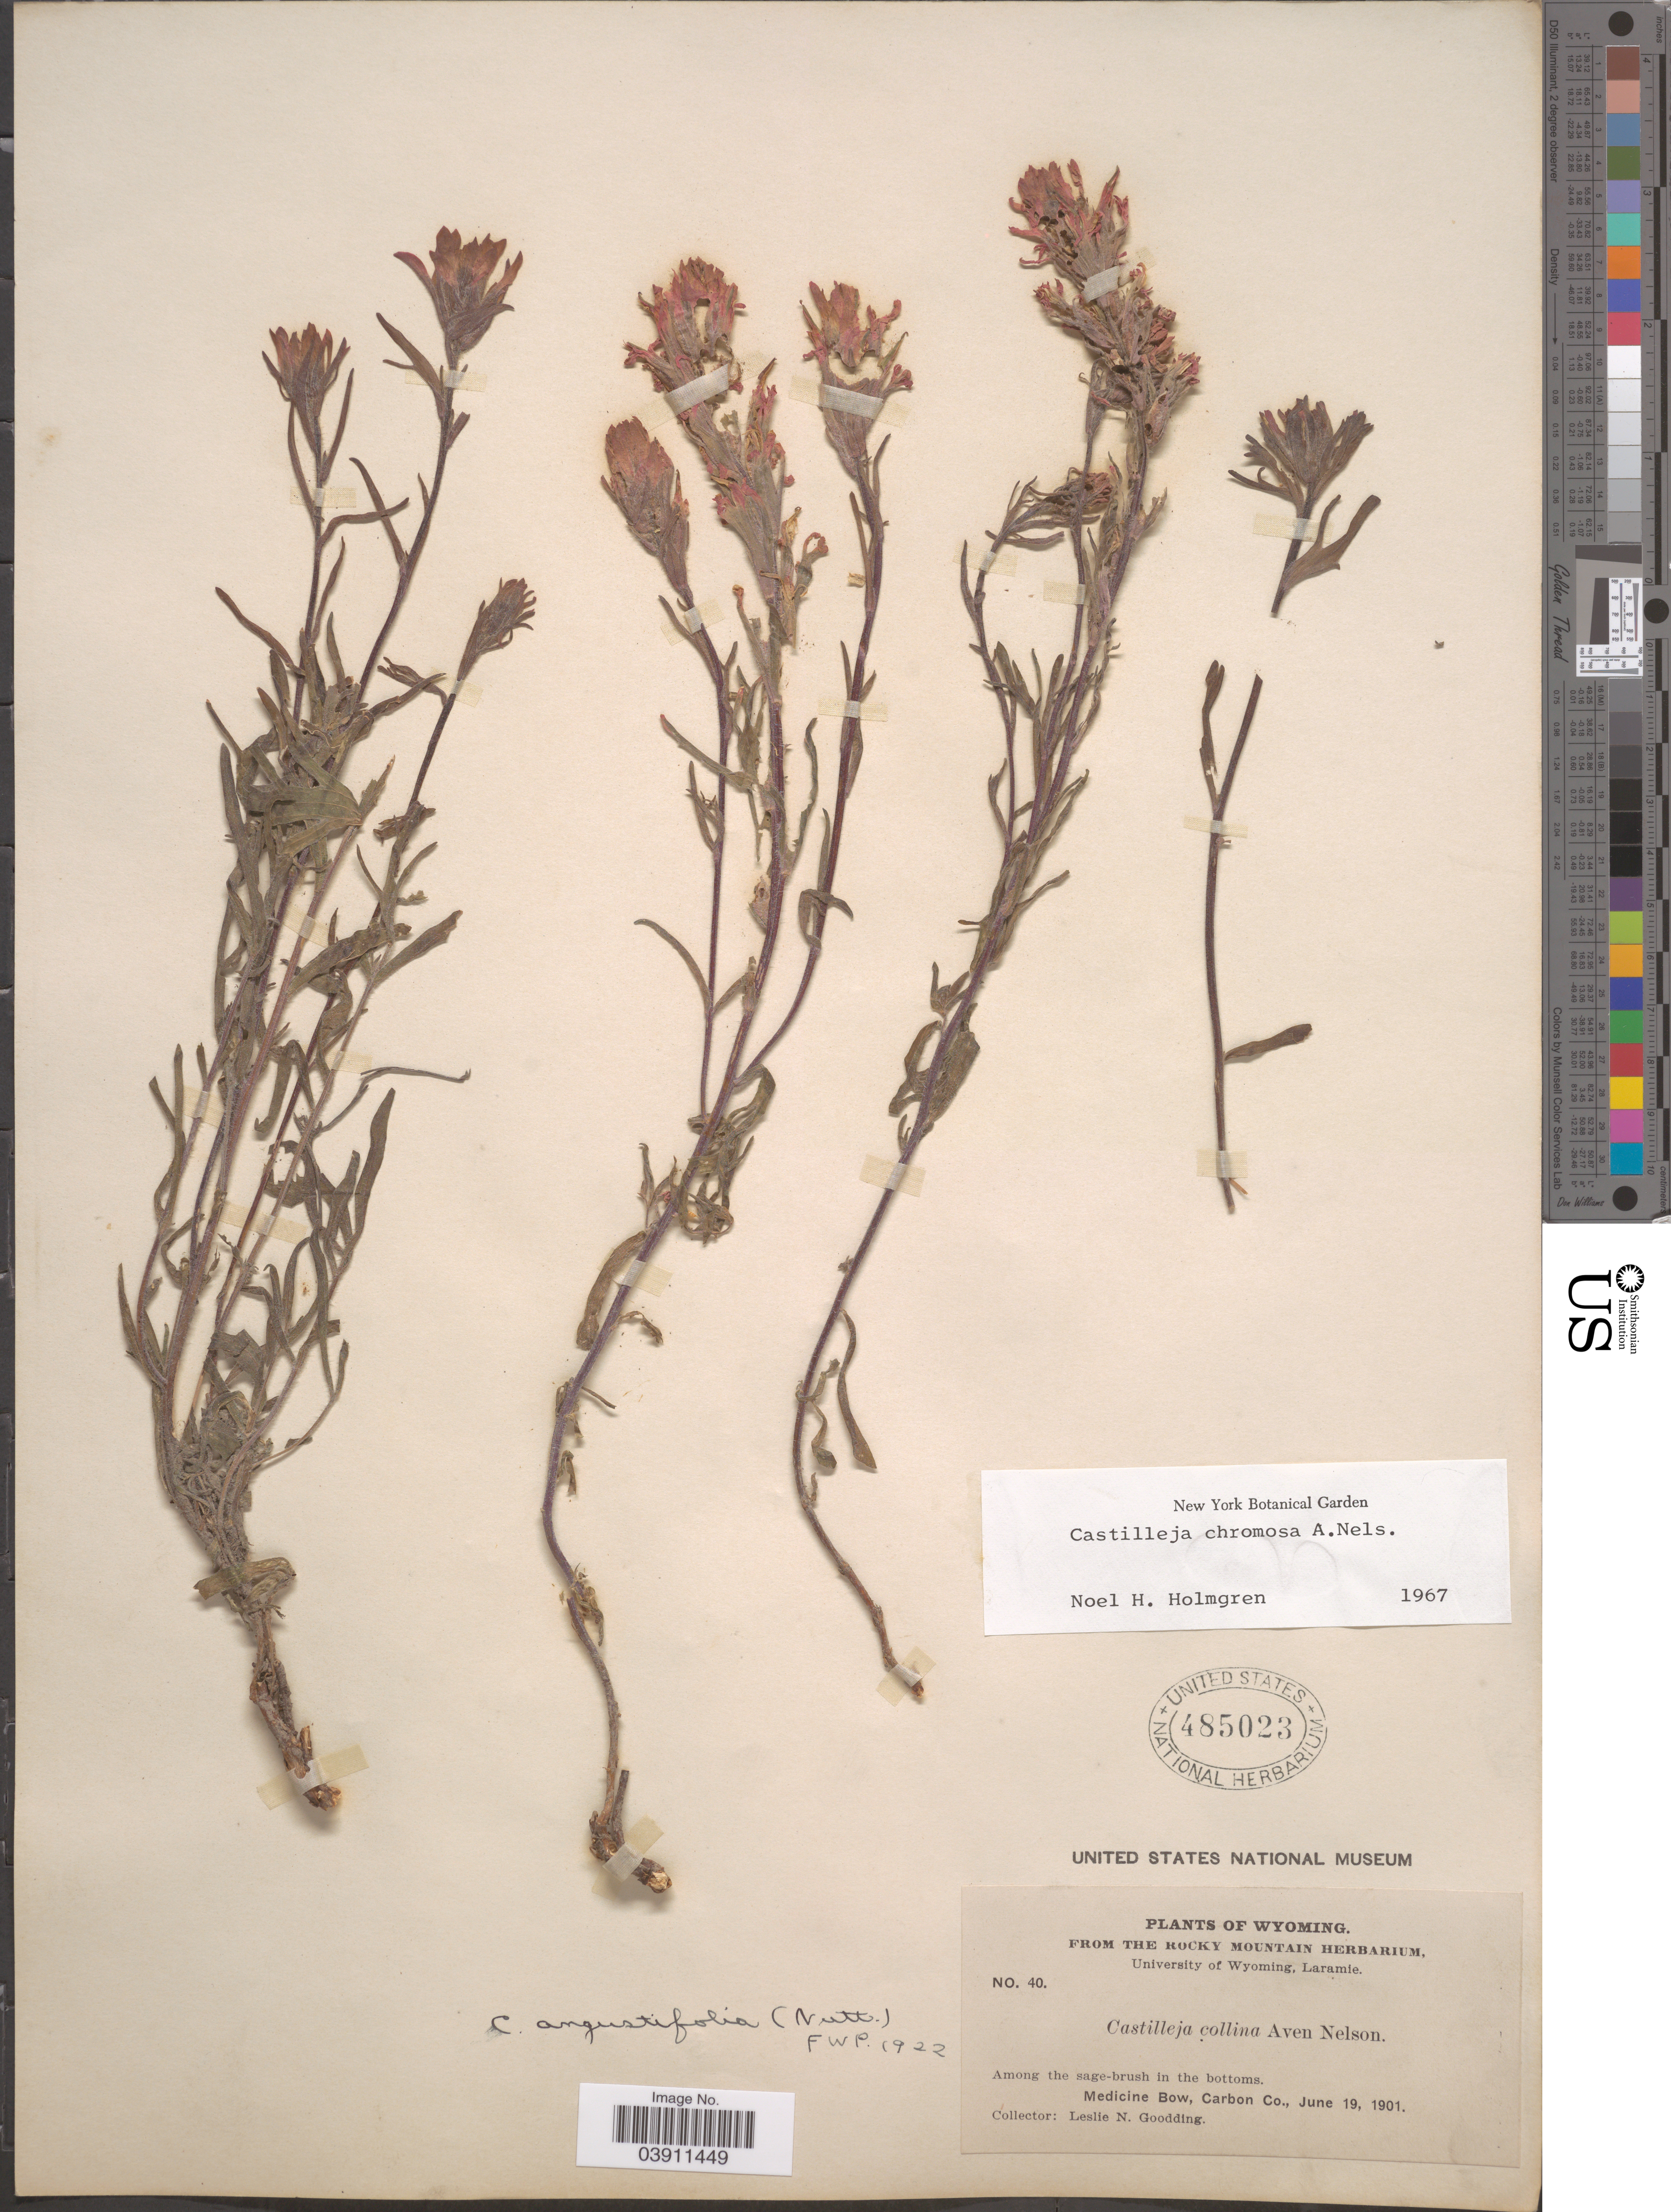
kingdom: Plantae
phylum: Tracheophyta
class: Magnoliopsida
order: Lamiales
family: Orobanchaceae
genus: Castilleja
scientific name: Castilleja chromosa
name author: A. Nelson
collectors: L. N. Goodding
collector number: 40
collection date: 1901-06-19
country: United States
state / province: Wyoming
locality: Among the sage-brush in the bottoms. Medicine Bow, Carbon Co.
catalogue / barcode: US 485023